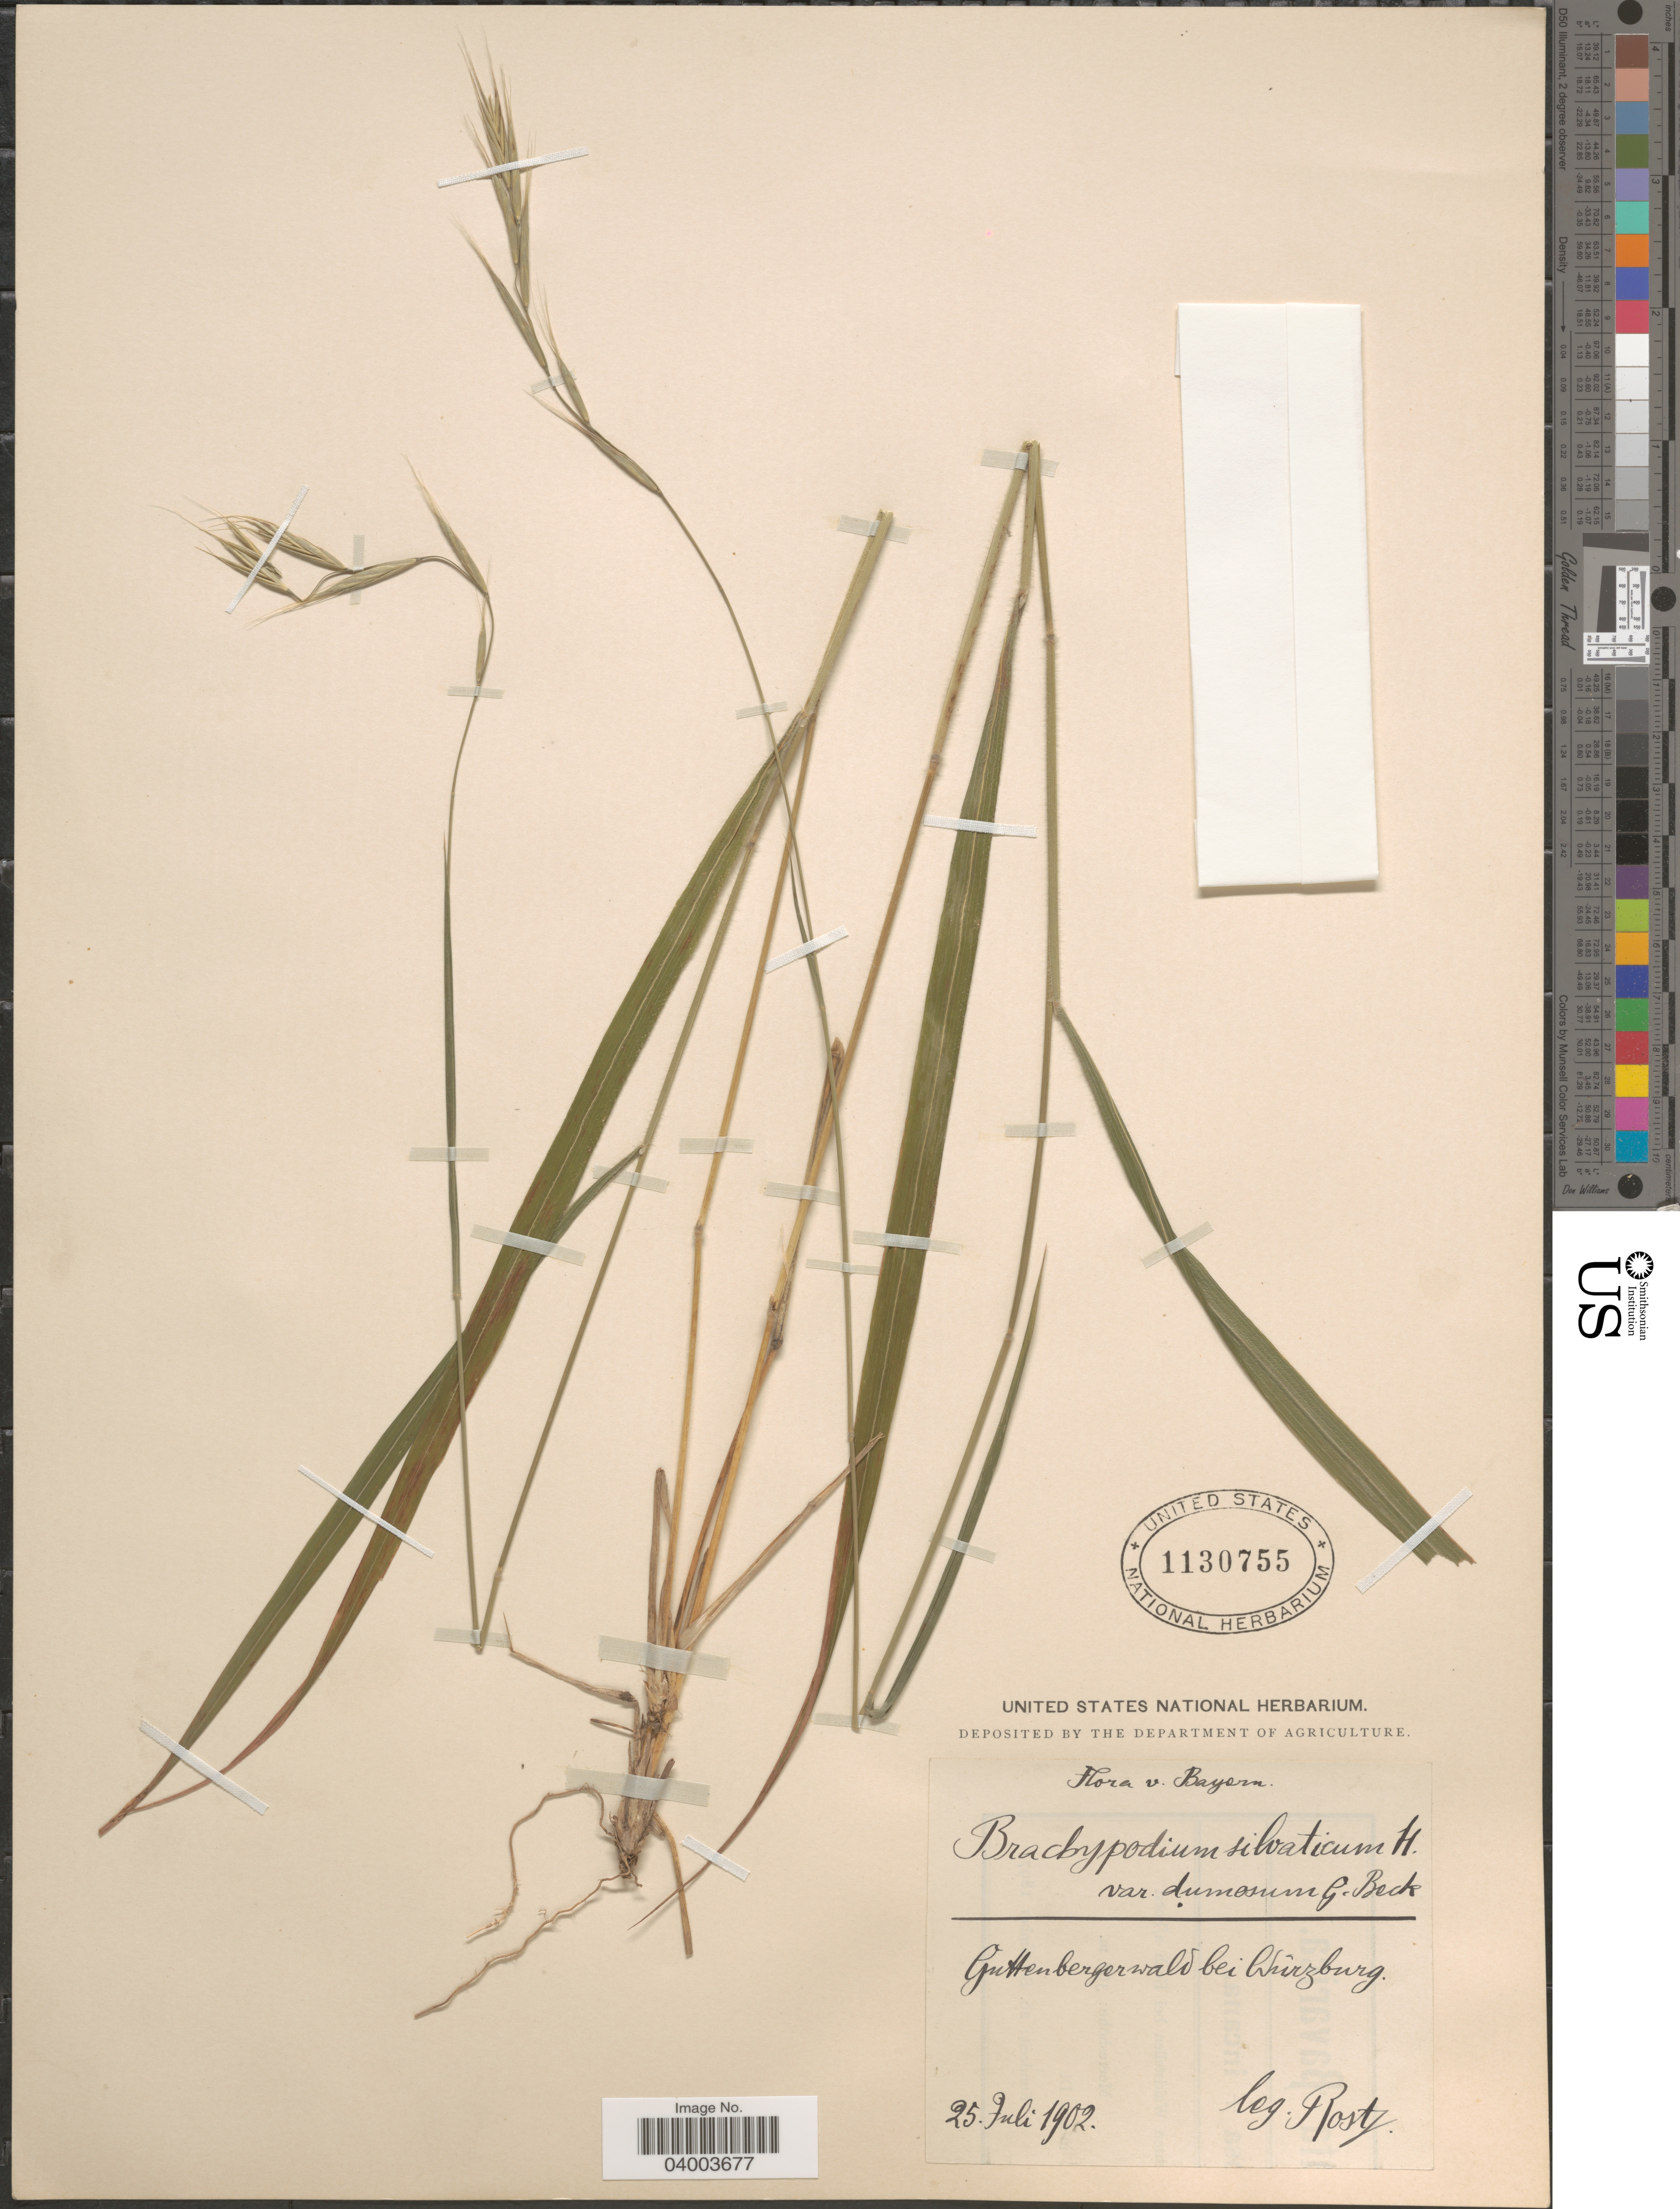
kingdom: Plantae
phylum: Tracheophyta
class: Liliopsida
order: Poales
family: Poaceae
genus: Brachypodium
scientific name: Brachypodium sylvaticum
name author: (Huds.) P. Beauv.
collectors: -. Rost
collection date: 1902-07-25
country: Germany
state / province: Bayern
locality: Guttenbergerwald bei Wurzburg.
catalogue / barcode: US 1130755